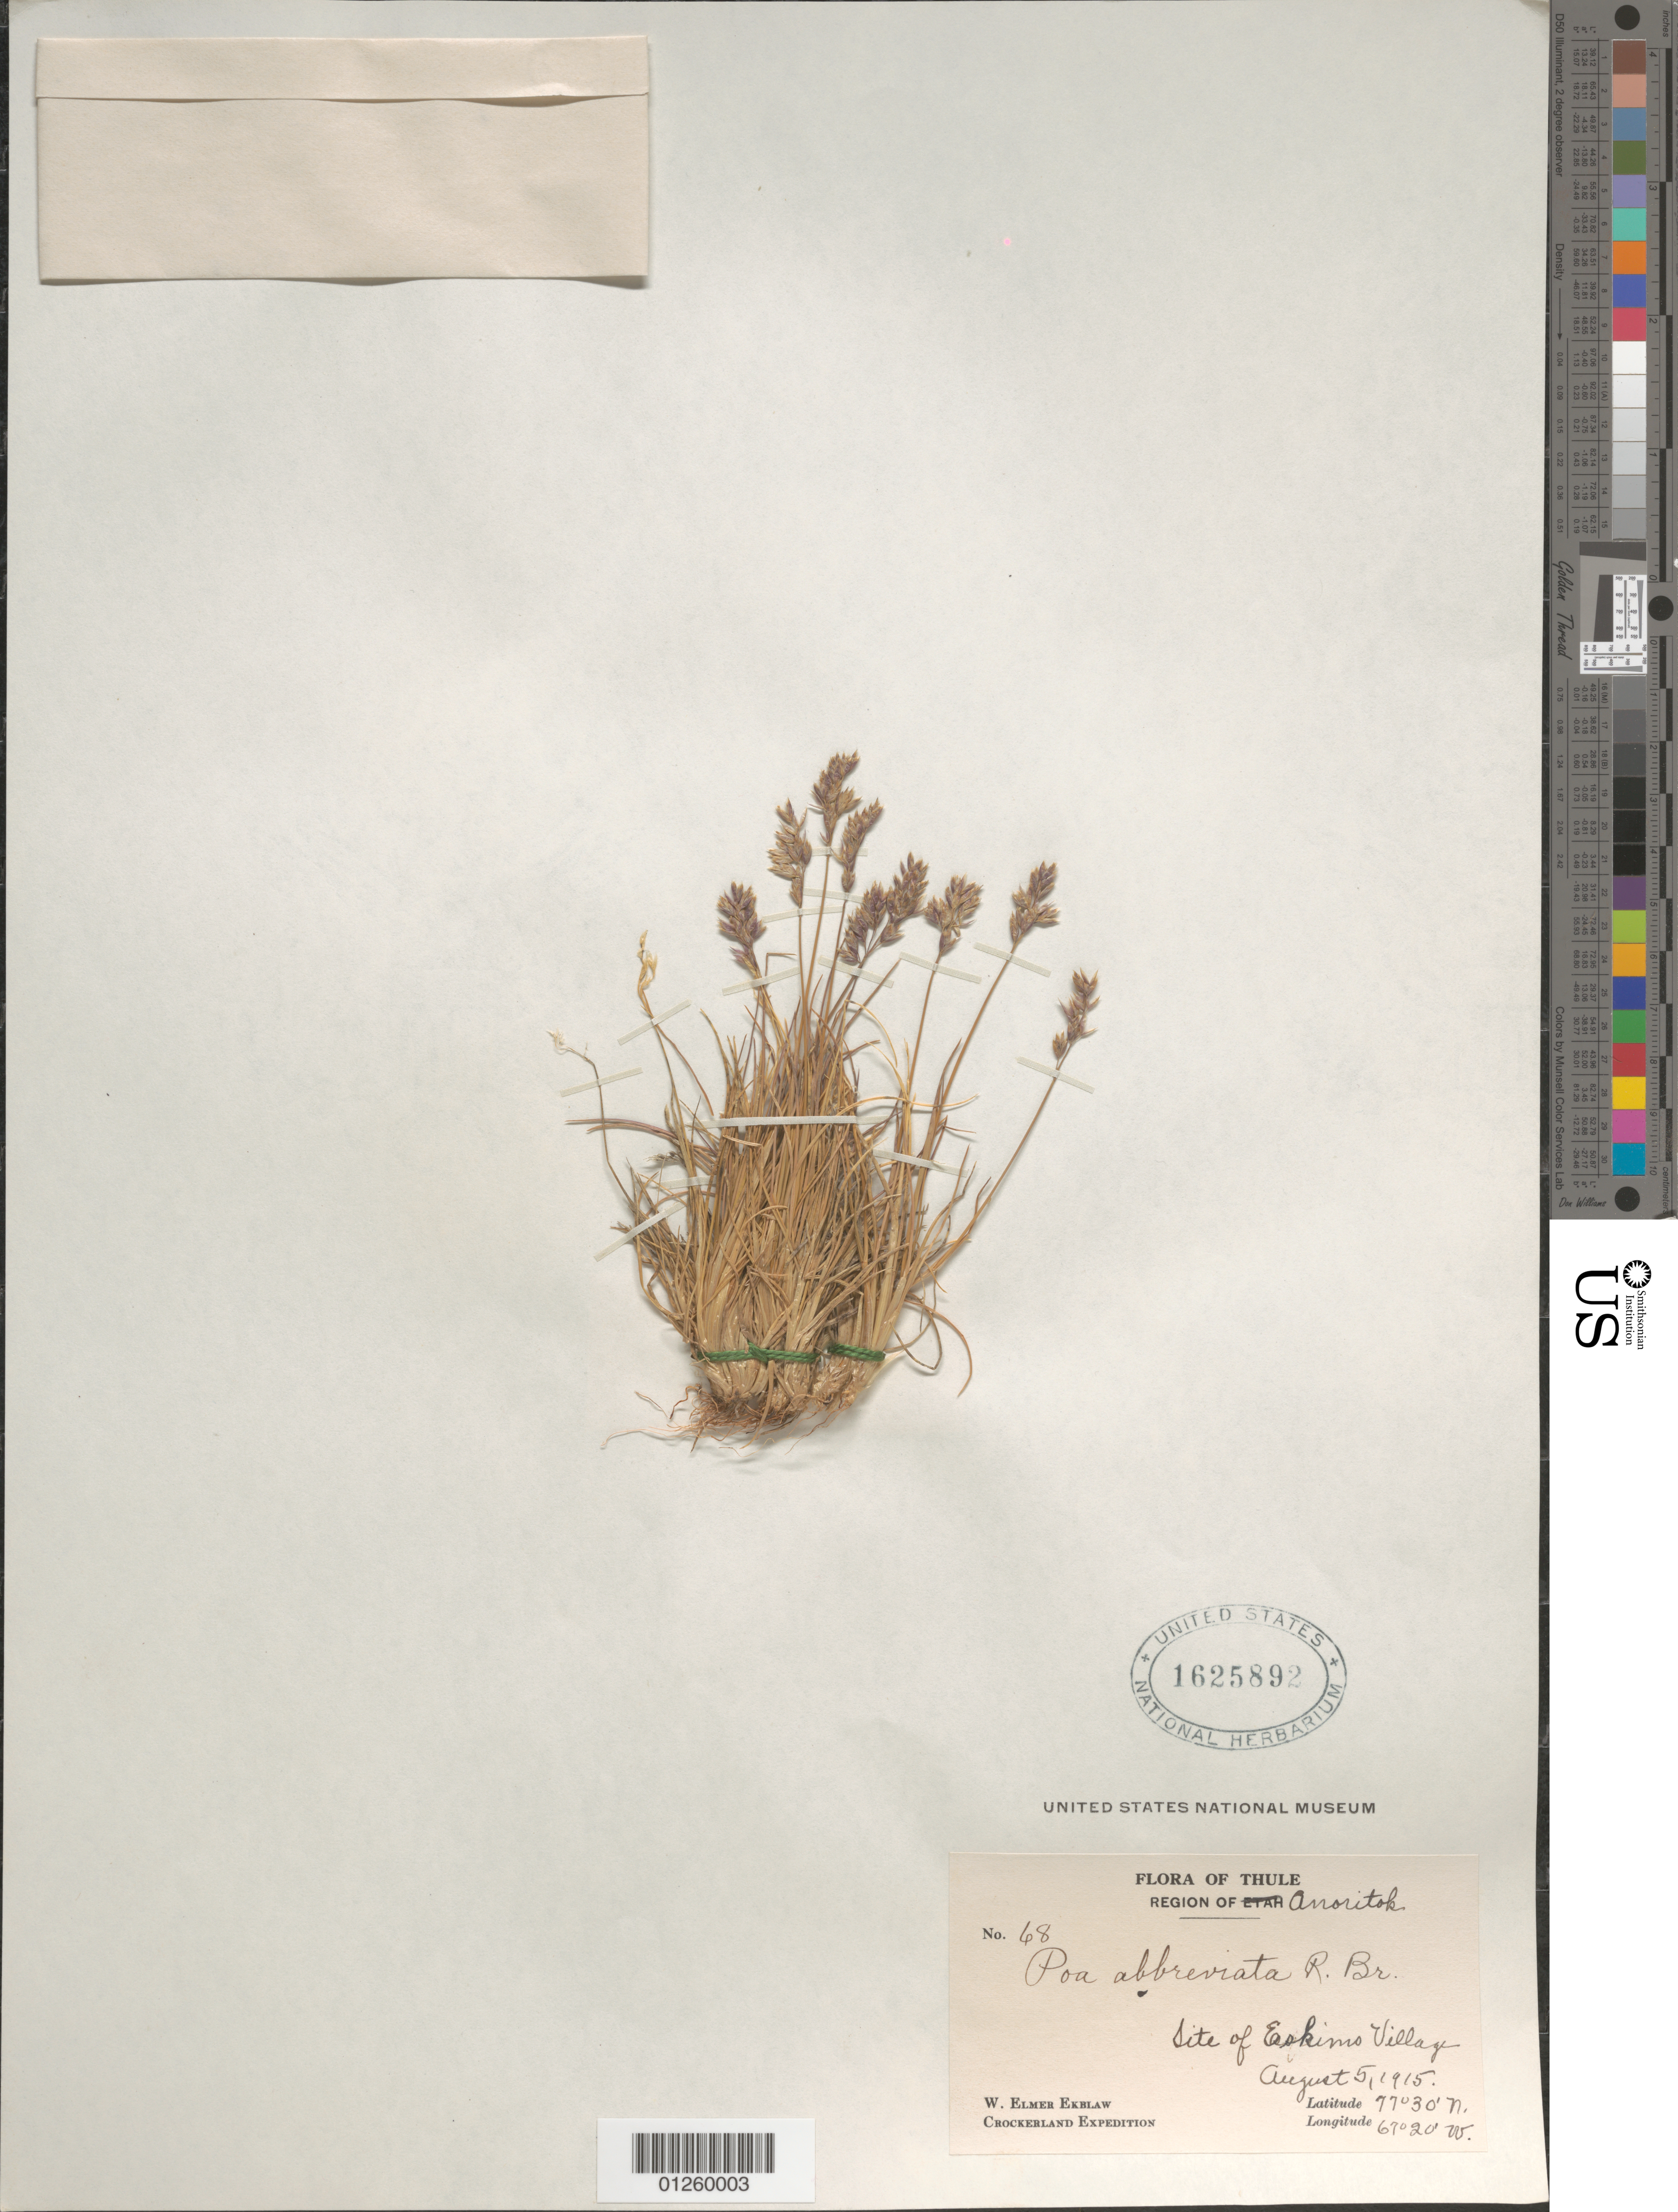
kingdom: Plantae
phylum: Tracheophyta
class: Liliopsida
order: Poales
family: Poaceae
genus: Poa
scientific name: Poa abbreviata subsp. abbreviata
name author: R. Br.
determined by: Soreng, Robert J., Research Associate (BOT), Smithsonian Institution - National Museum of Natural History (UNITED STATES)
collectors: W. Ekblaw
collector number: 68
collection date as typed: August 5, 1915.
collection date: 1915-08-05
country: Greenland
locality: Region of Anoritok, Thule, Site of Eskimo Village.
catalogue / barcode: US 1625892